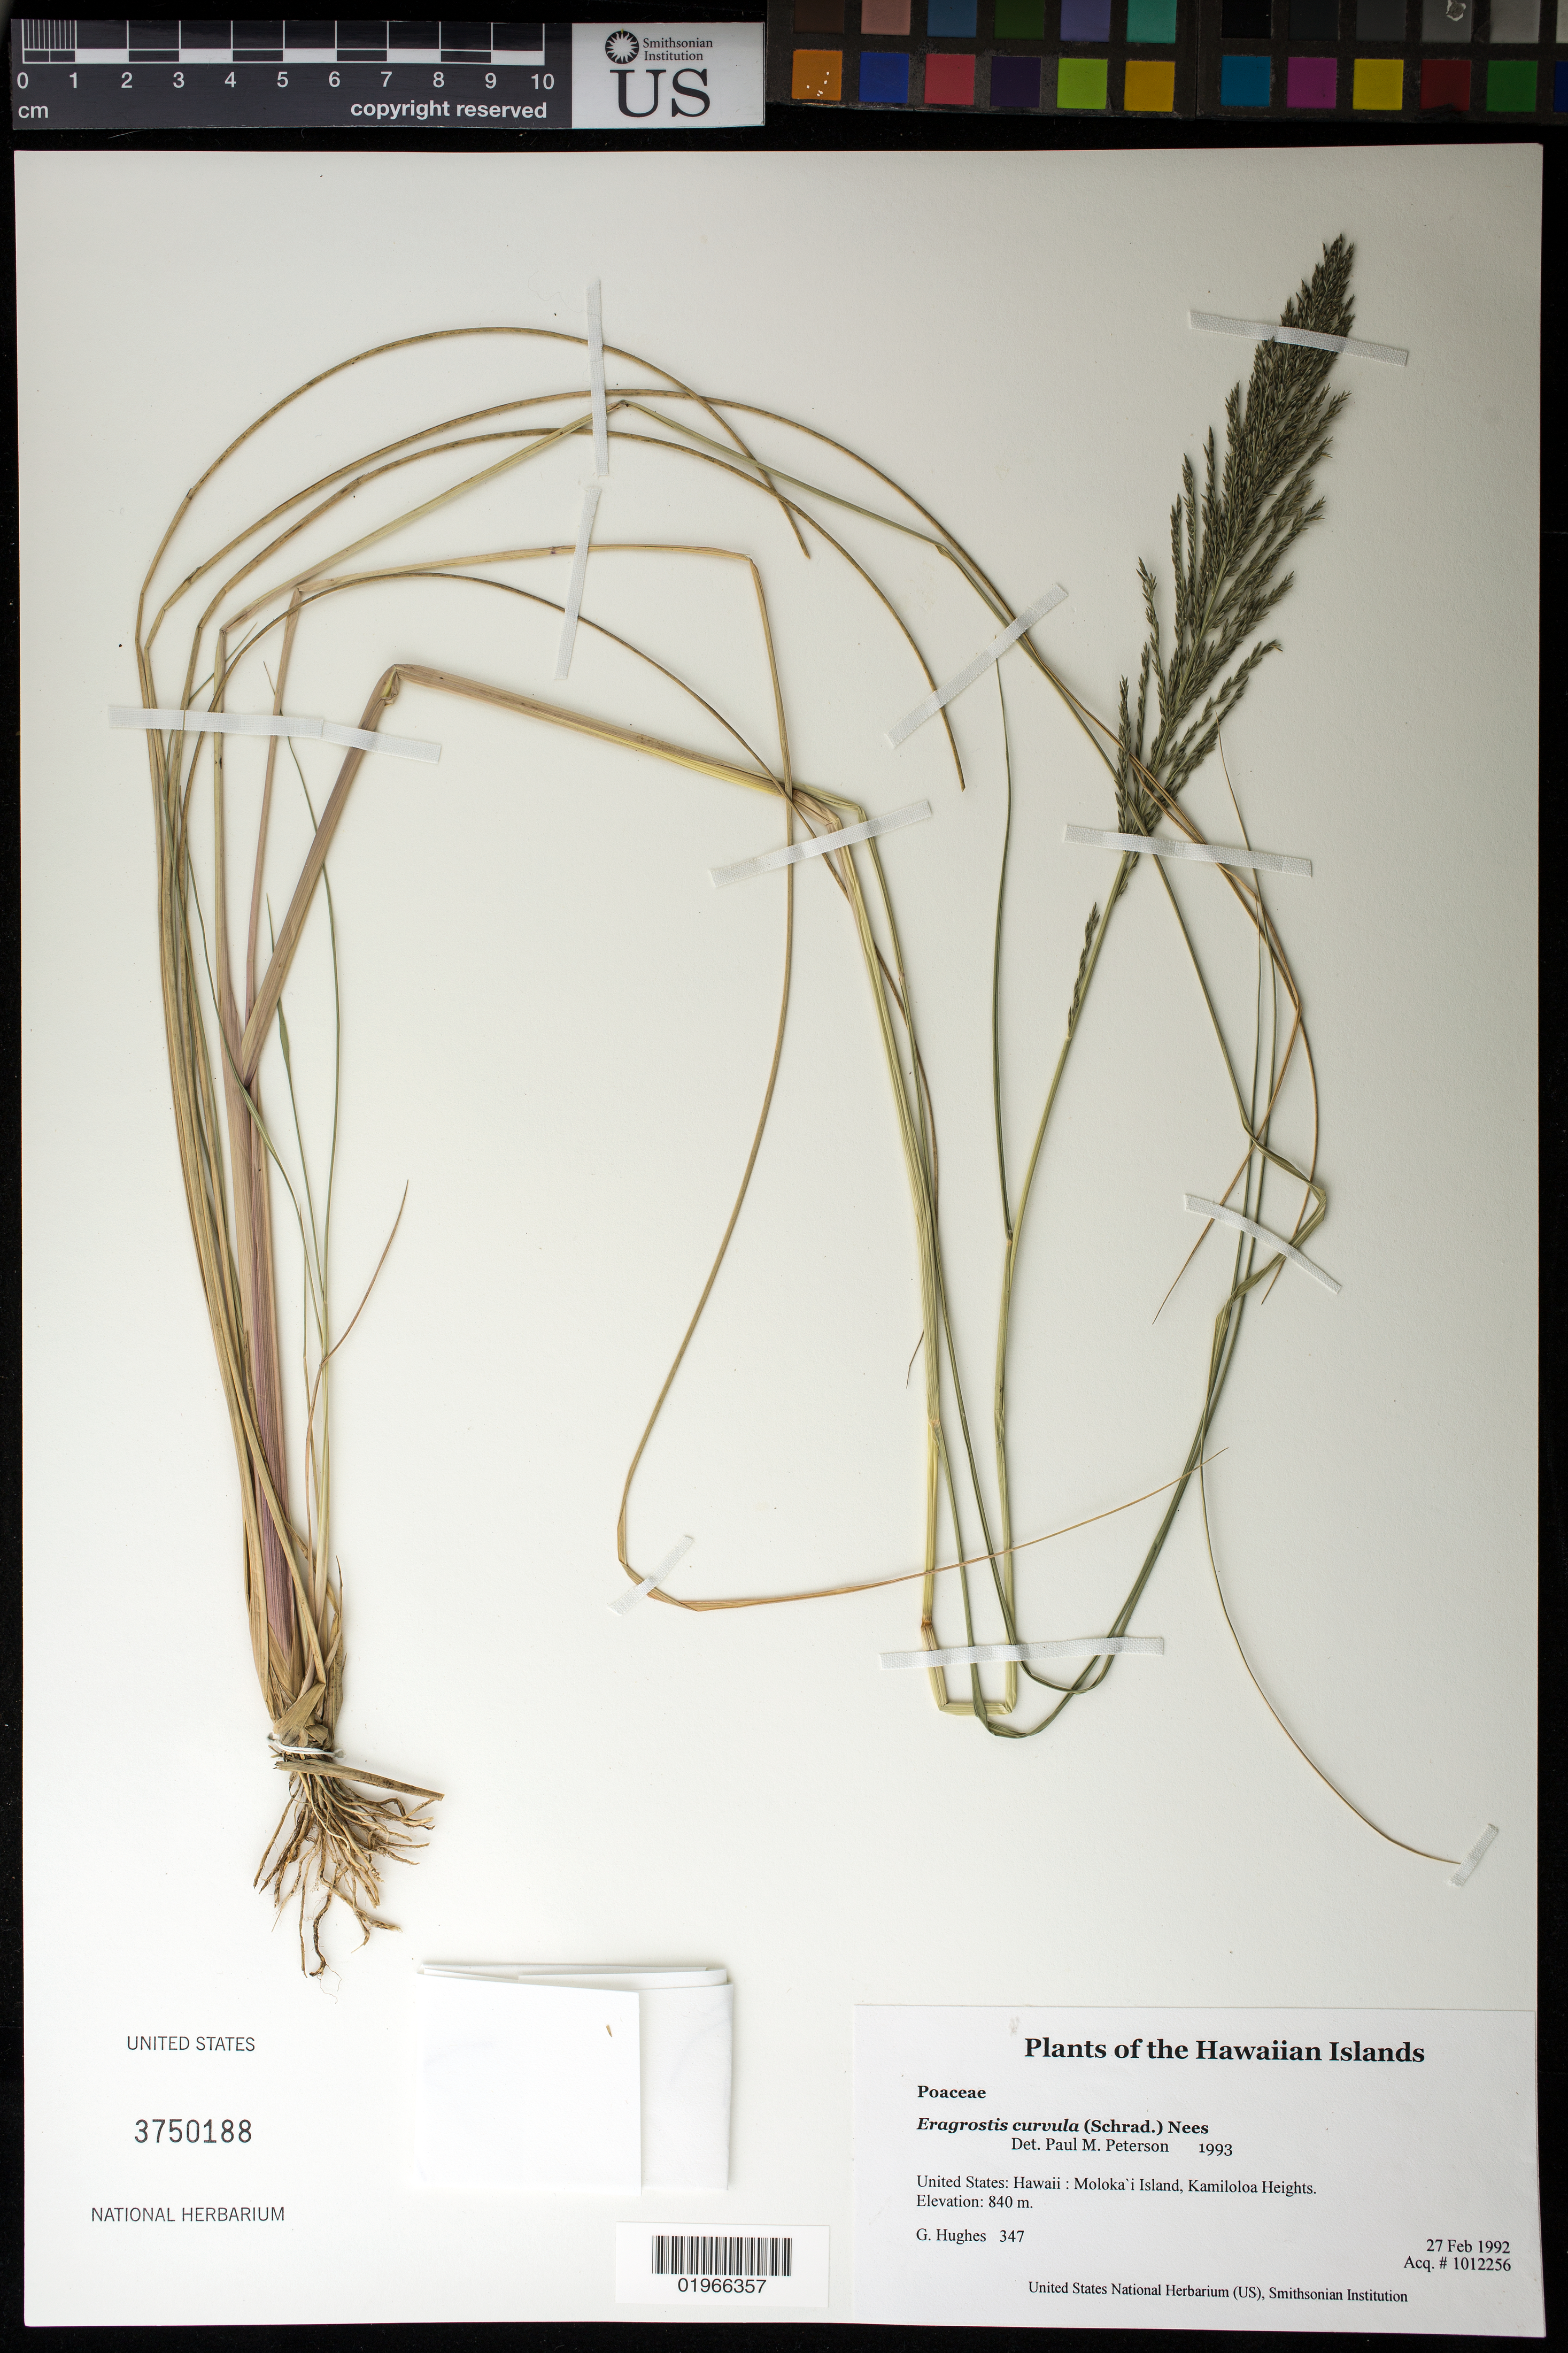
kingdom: Plantae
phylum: Tracheophyta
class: Liliopsida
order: Poales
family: Poaceae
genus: Diplachne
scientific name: Diplachne fusca subsp. uninervia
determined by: Faccenda, K.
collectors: G. Hughes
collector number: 347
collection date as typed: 2-27-92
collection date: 1992-02-27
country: United States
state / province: Hawaii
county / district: Maui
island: Moloka'i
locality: Kamiloloa Heights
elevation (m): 840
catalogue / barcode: US 3750188